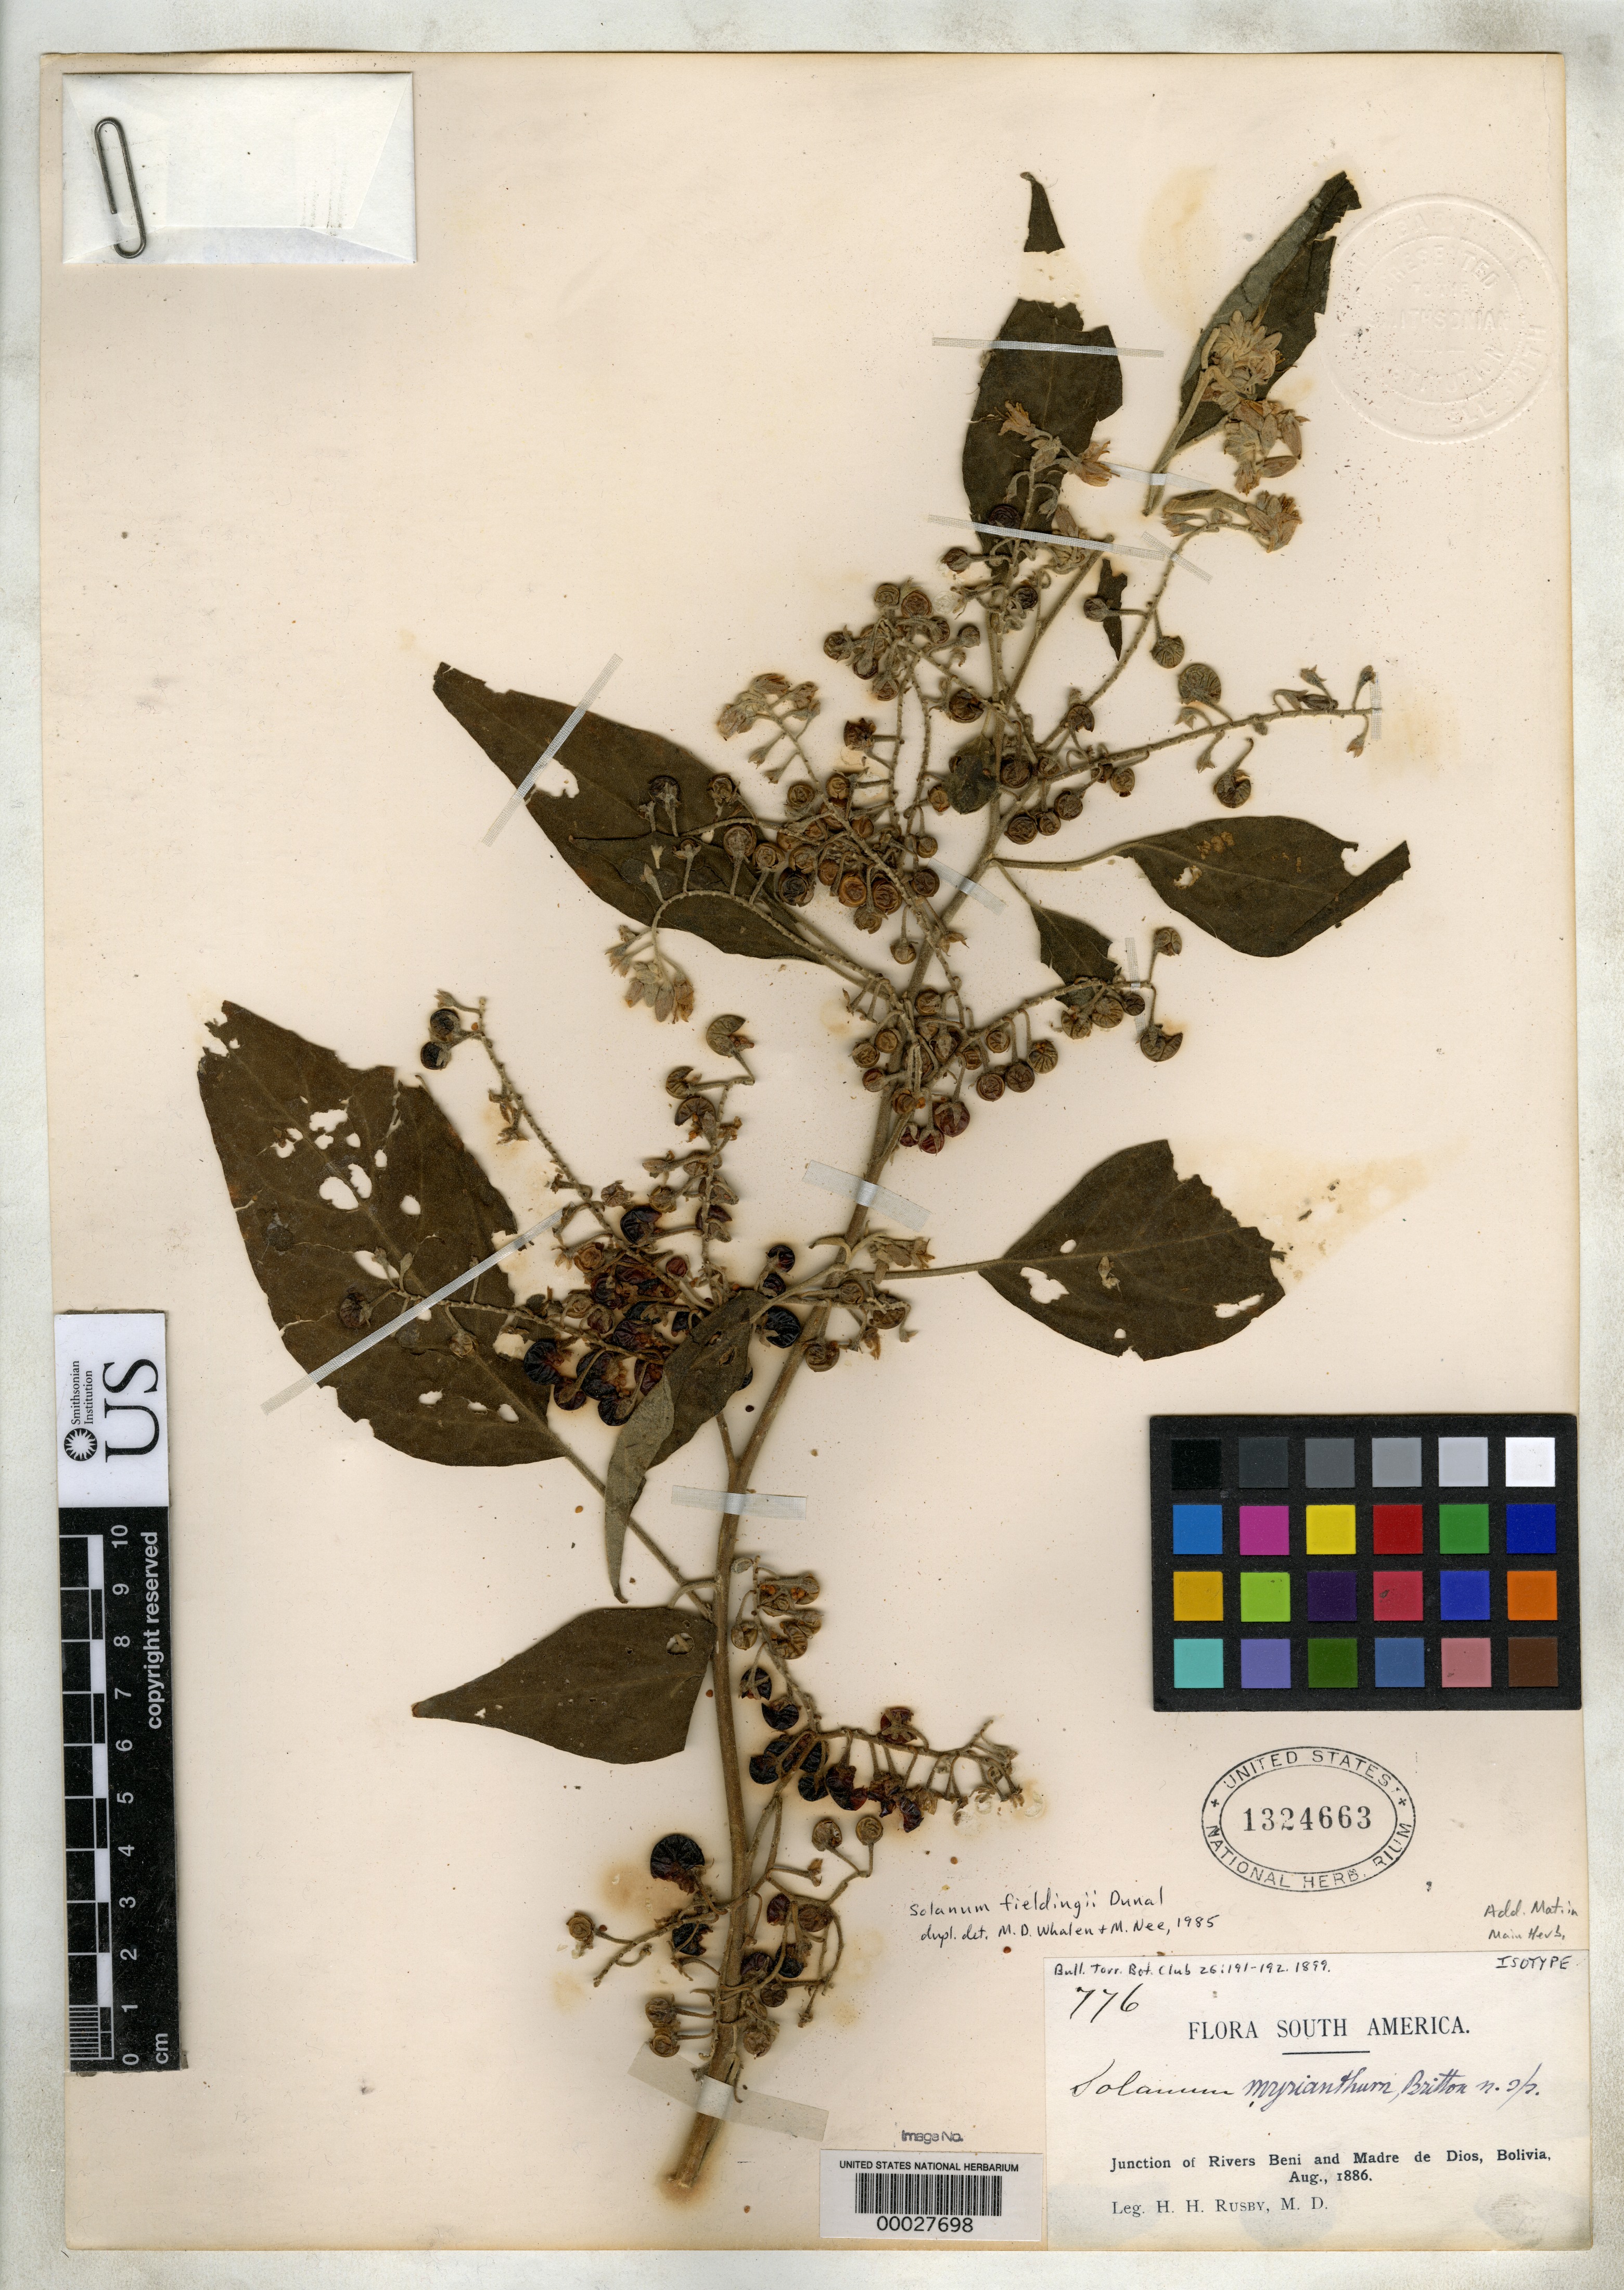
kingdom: Plantae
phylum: Tracheophyta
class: Magnoliopsida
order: Solanales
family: Solanaceae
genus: Solanum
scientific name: Solanum myrianthum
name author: Britton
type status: Type Collection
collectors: H. H. Rusby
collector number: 776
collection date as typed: Aug 1886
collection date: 1886-08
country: Bolivia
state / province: Beni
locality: Junction of Rivers Beni and Madre de Dios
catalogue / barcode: US 1324663